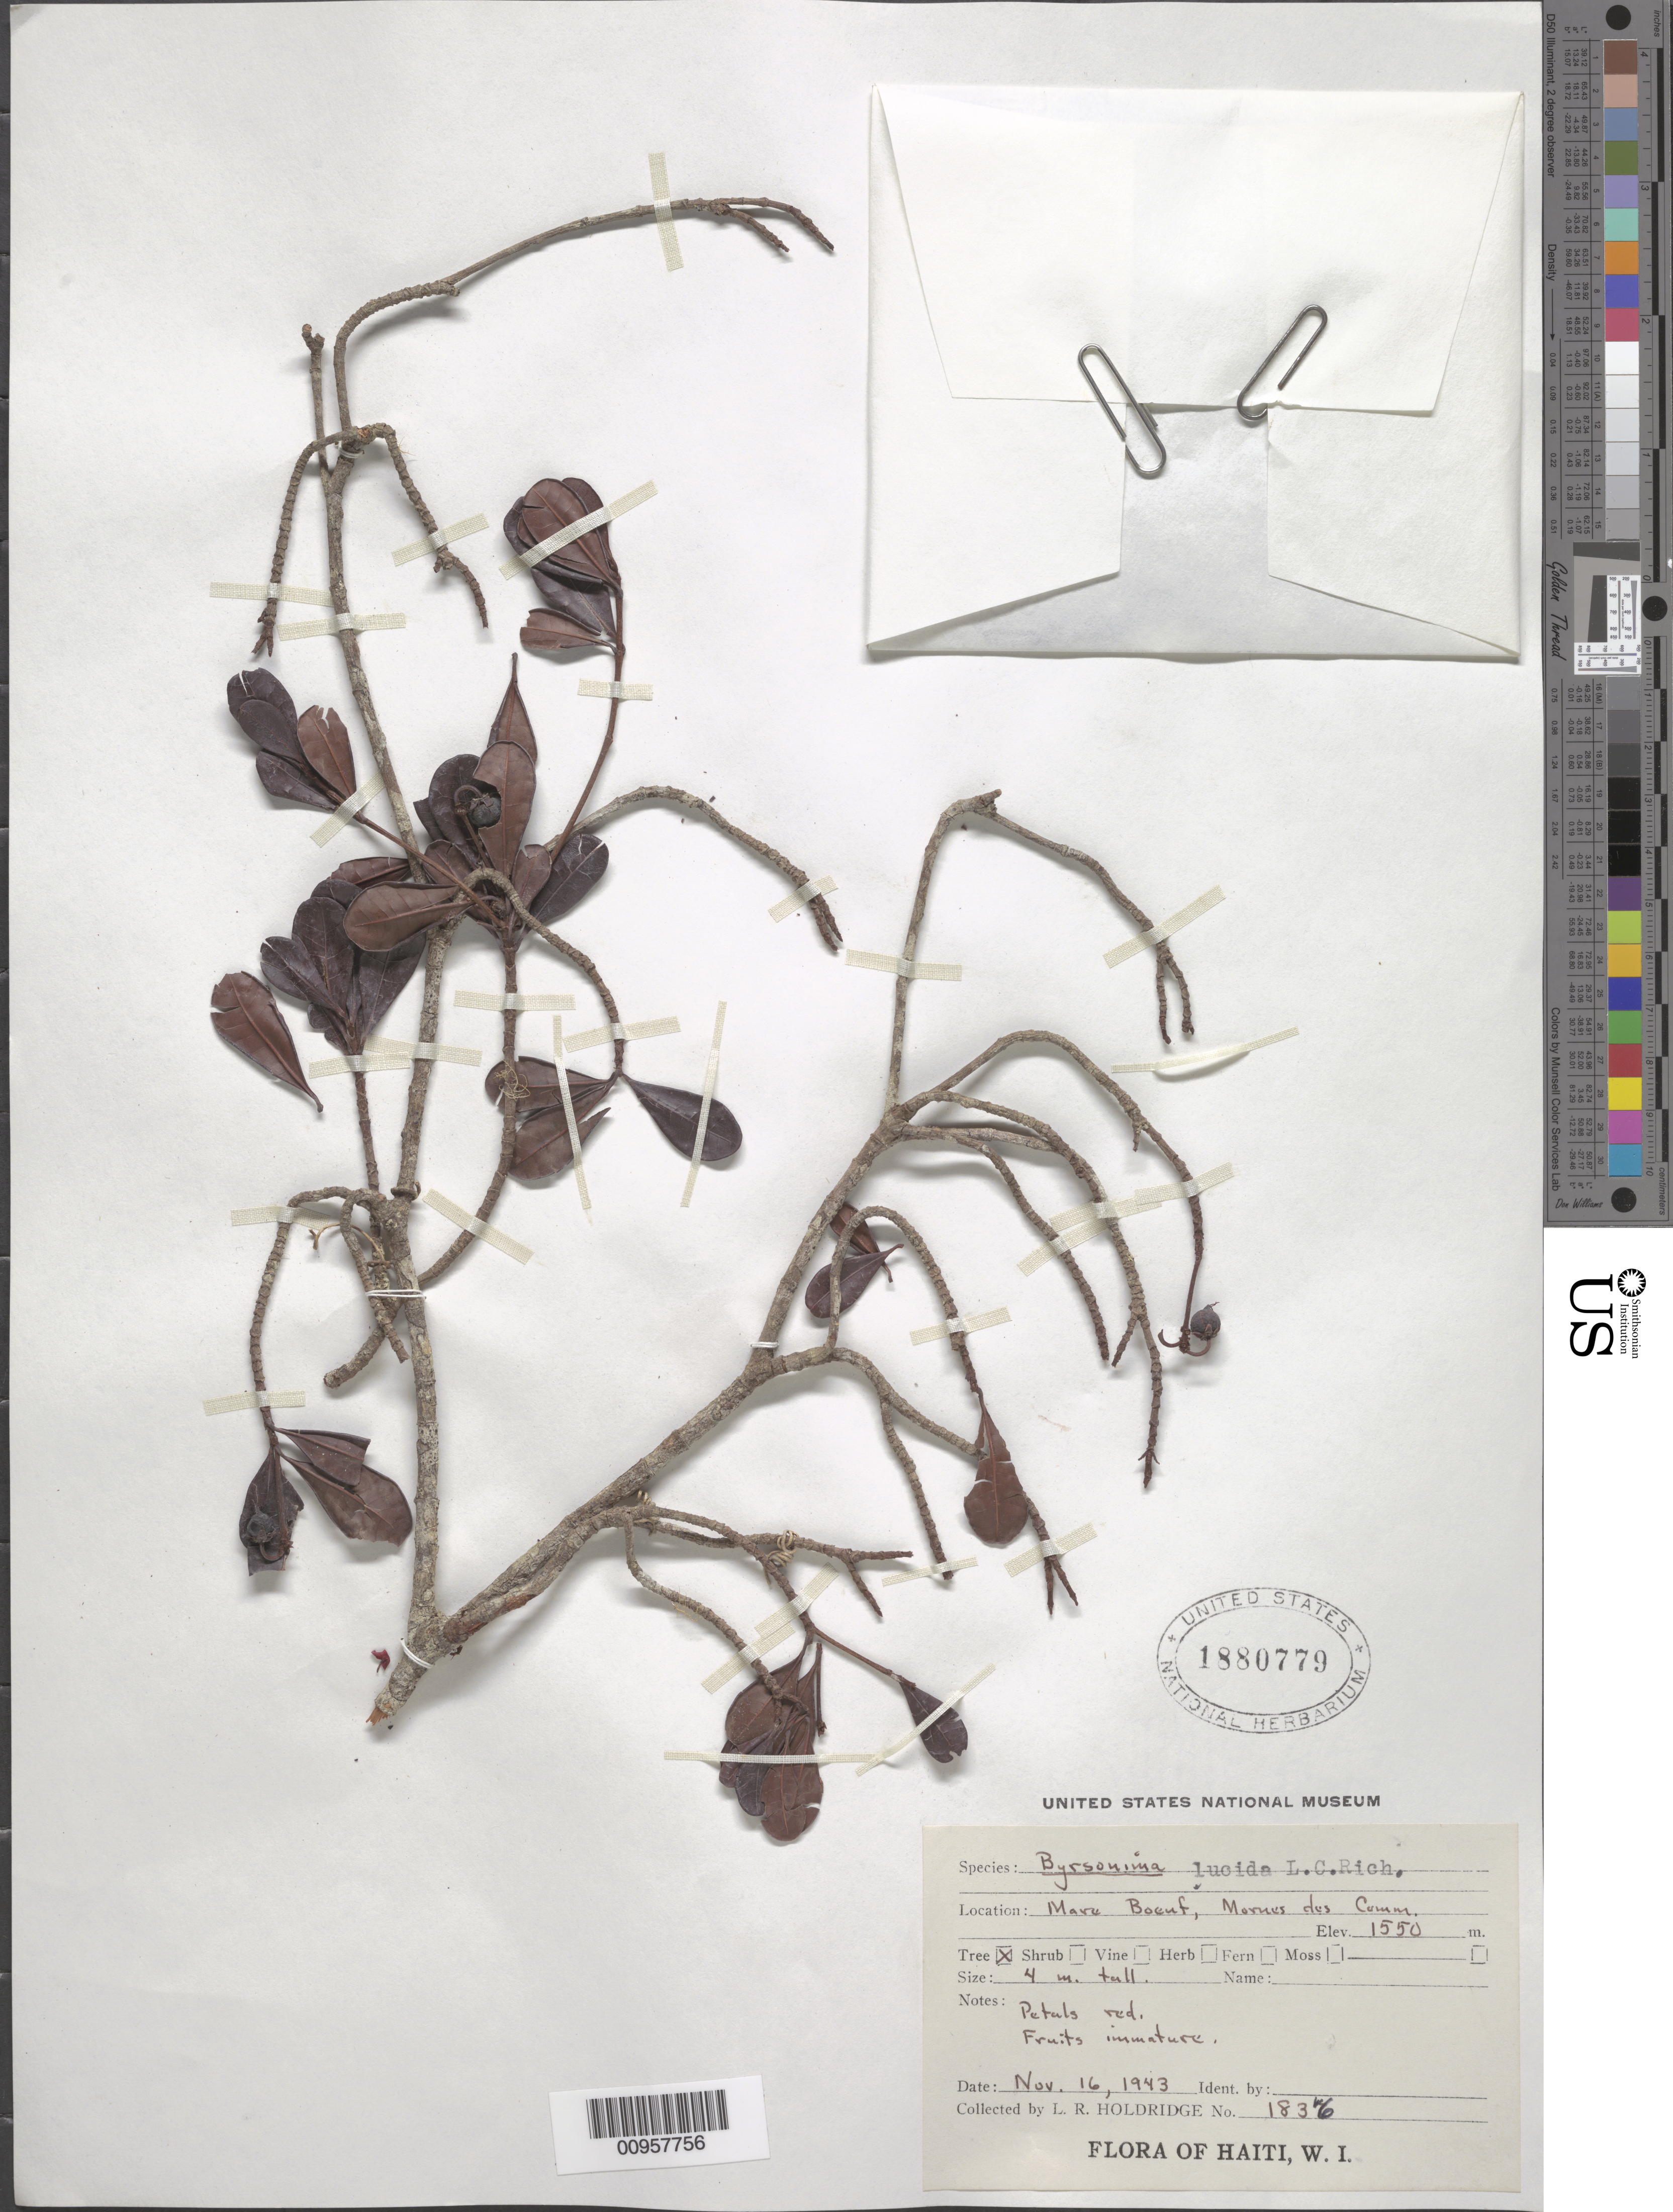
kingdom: Plantae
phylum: Tracheophyta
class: Magnoliopsida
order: Malpighiales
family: Malpighiaceae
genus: Byrsonima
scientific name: Byrsonima lucida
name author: (Mill.) DC.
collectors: L. Holdridge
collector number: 1836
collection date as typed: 16 Nov 1943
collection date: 1943-11-16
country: Haiti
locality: Mare Boeuf, Mornes des Comm.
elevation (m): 1550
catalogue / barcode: US 1880779